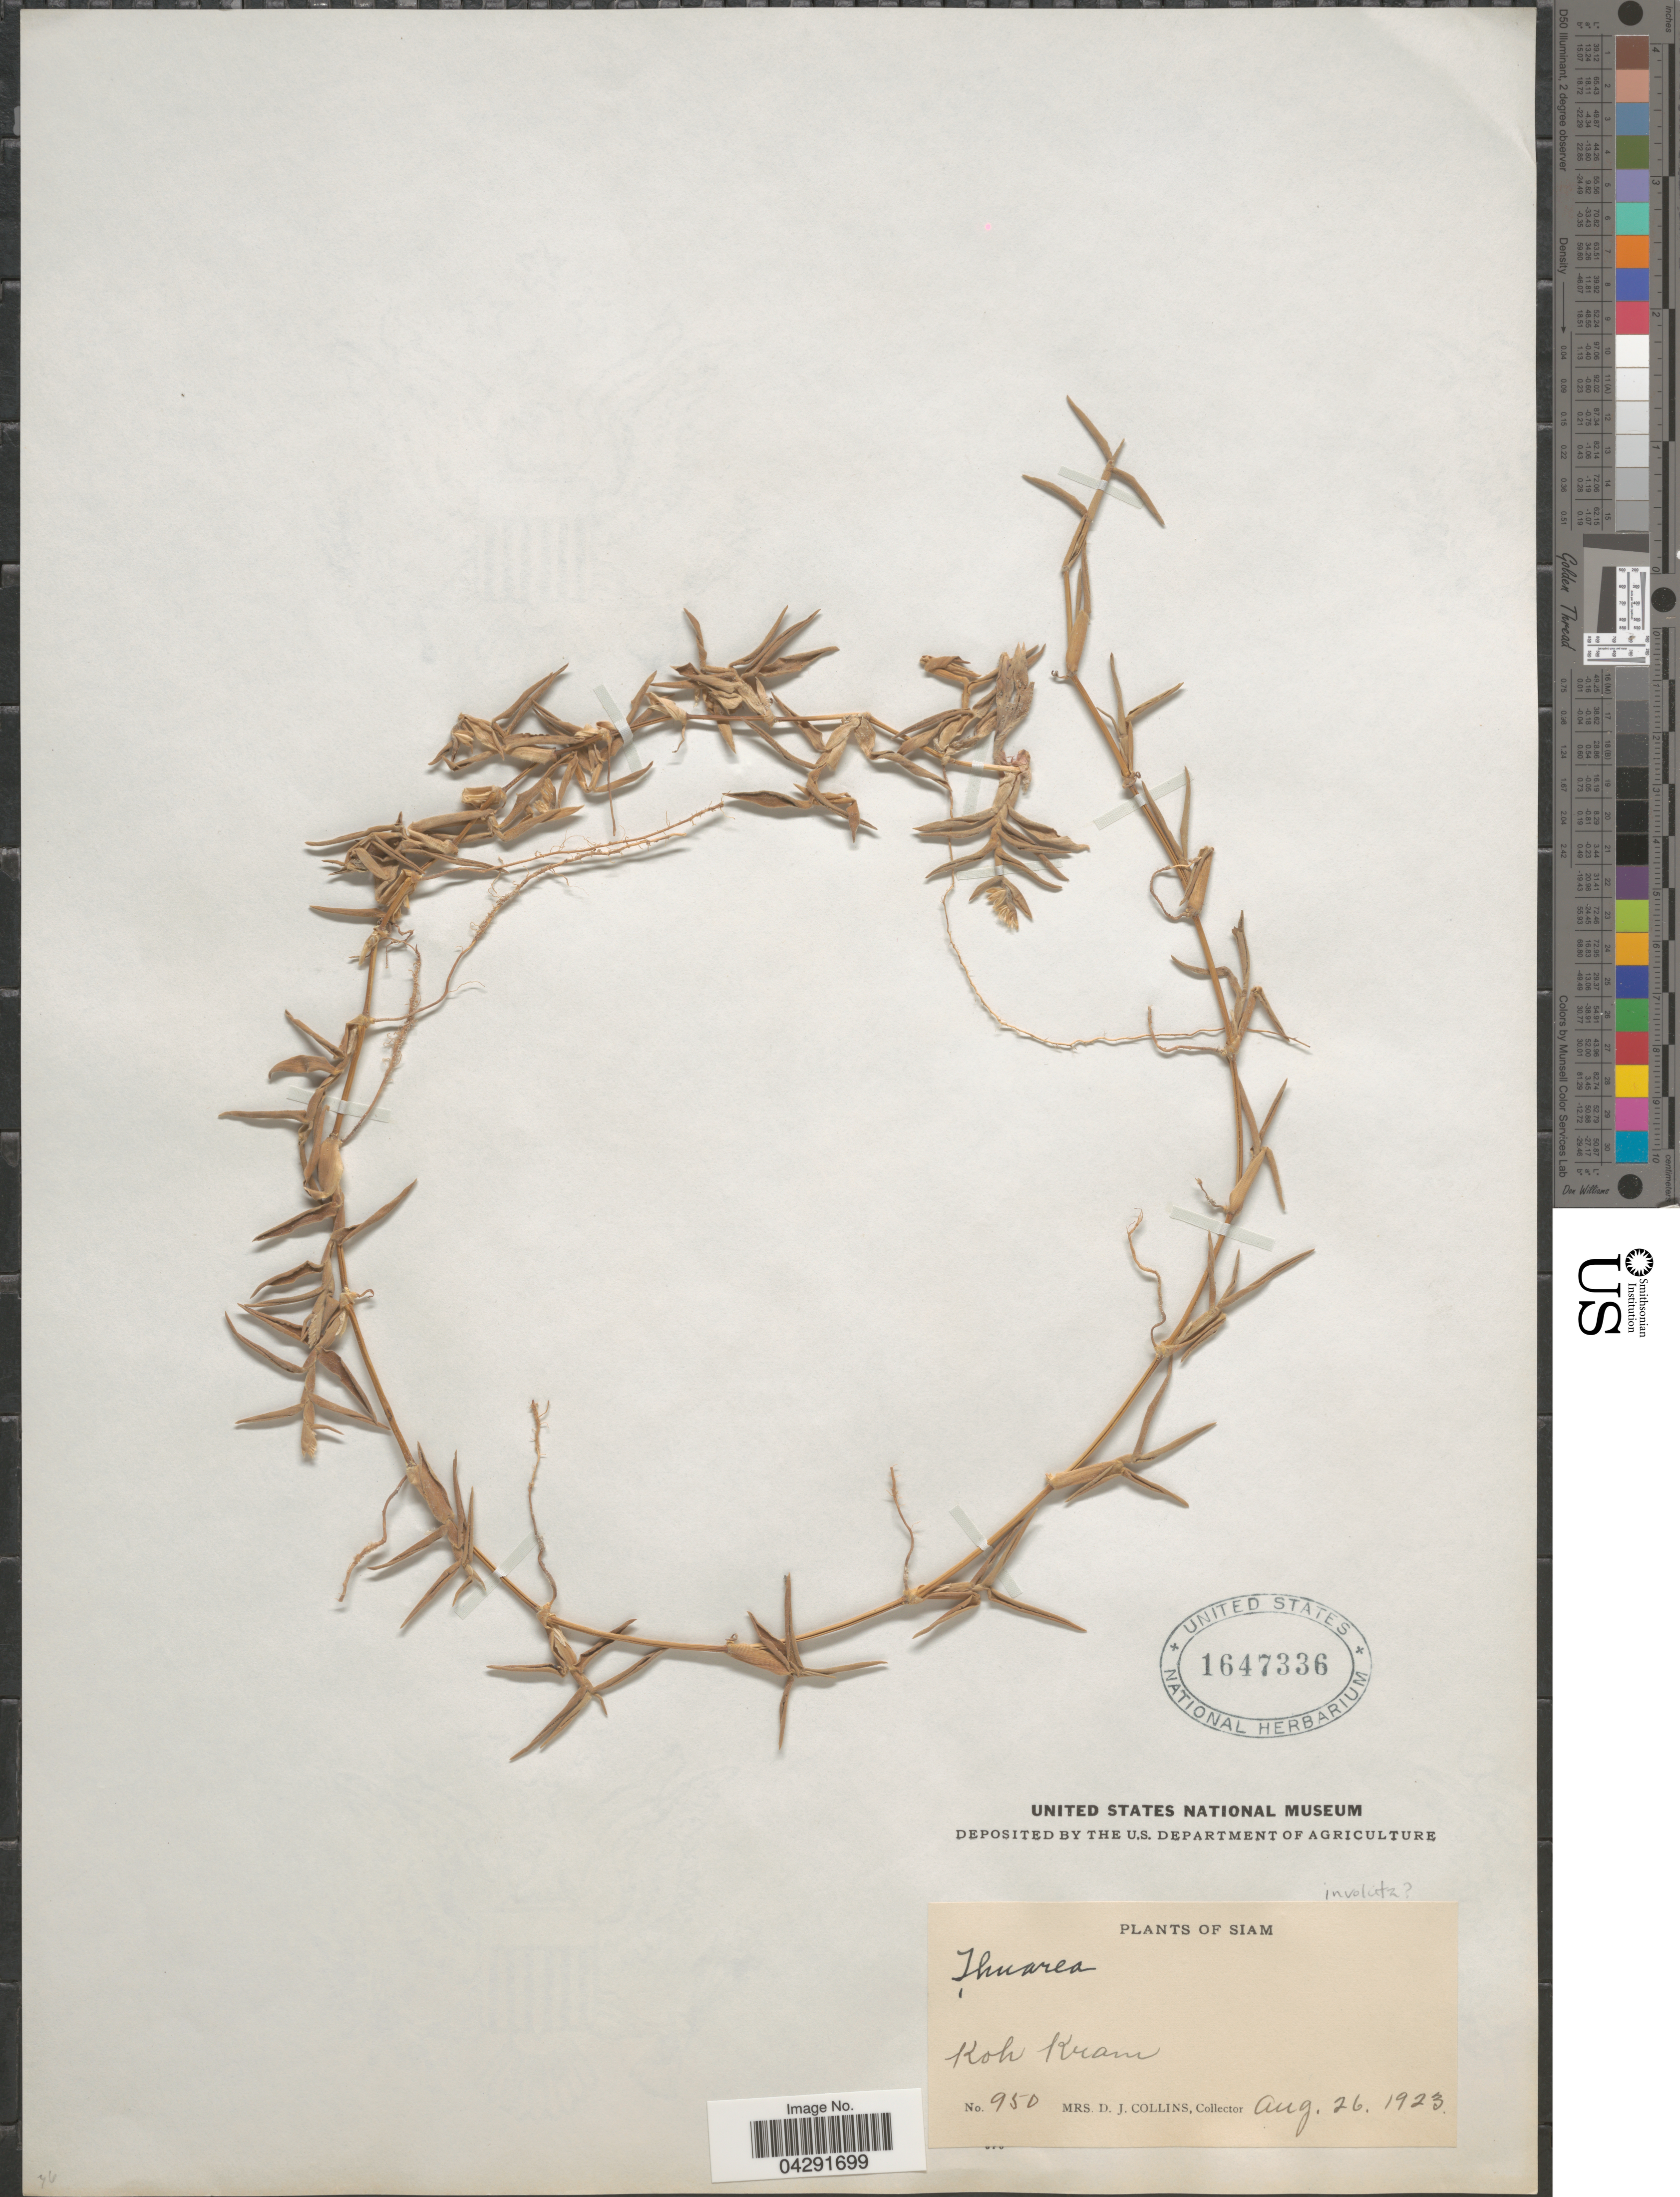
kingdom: Plantae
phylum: Tracheophyta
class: Liliopsida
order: Poales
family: Poaceae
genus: Thuarea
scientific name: Thuarea sp.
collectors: Mrs. D. J. Collins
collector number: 950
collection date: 1923-08-26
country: Thailand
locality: Siam. Koh Kram.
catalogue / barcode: US 1647336